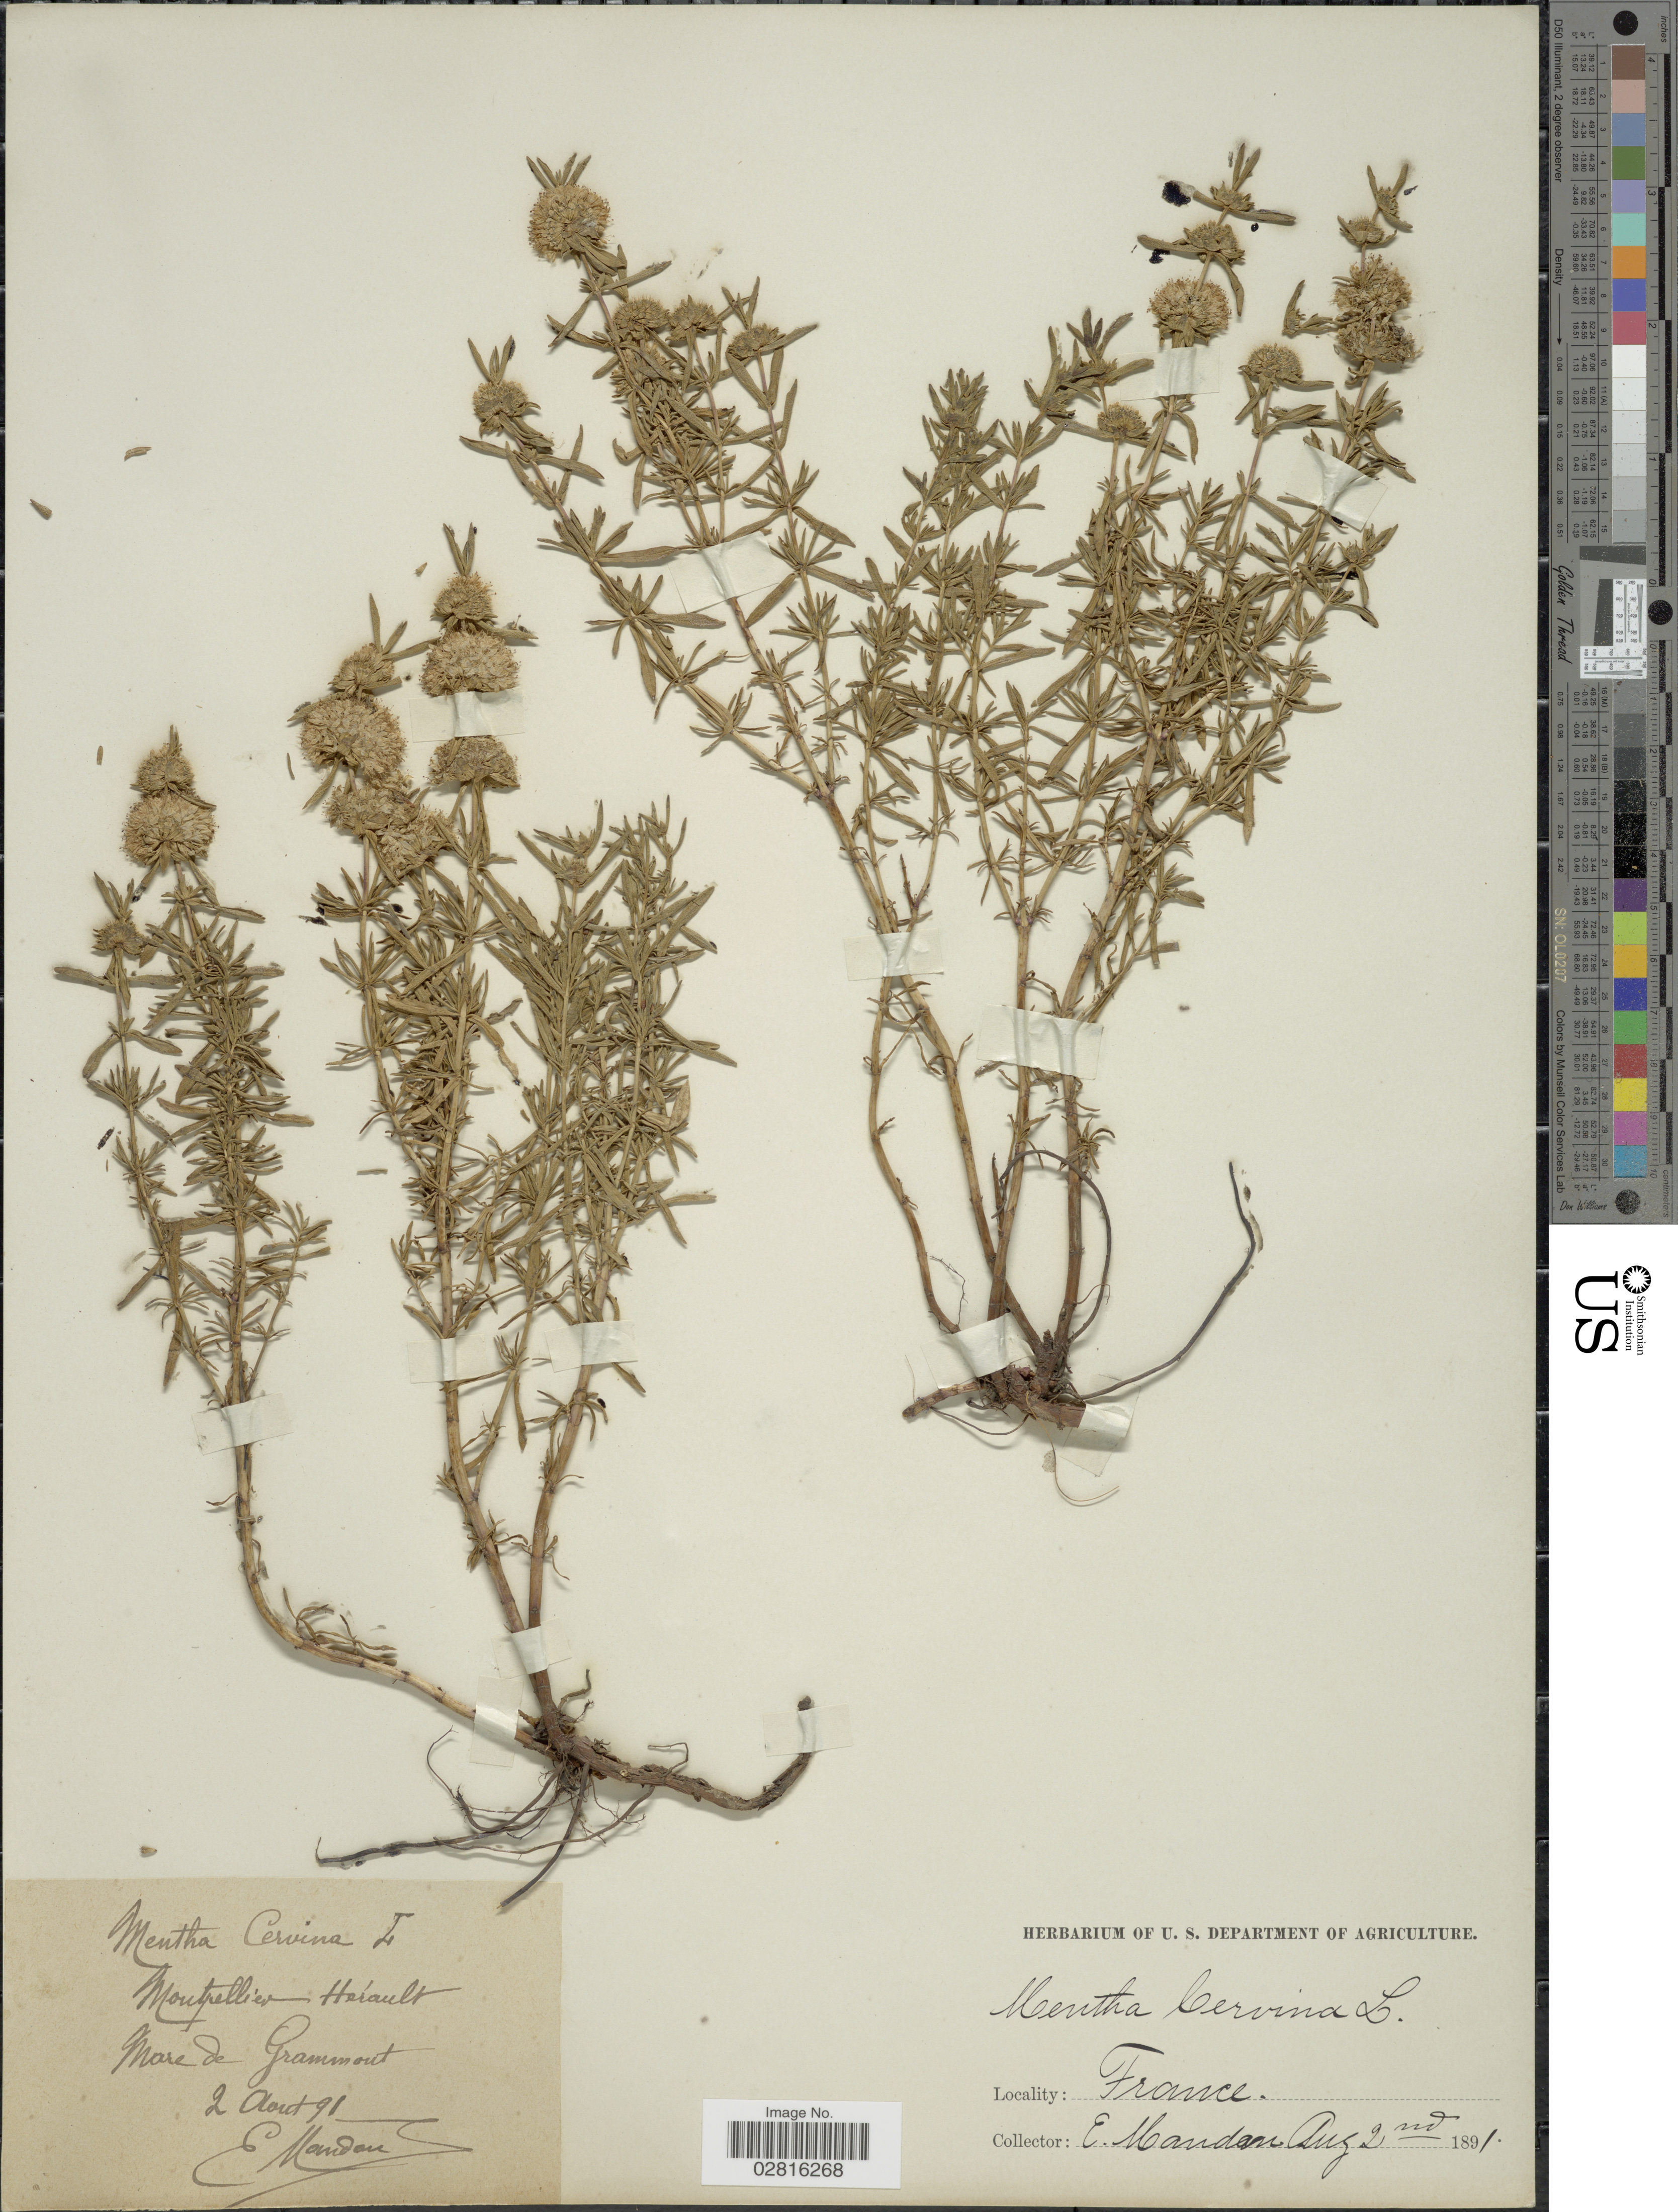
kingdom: Plantae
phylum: Tracheophyta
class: Magnoliopsida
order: Lamiales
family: Lamiaceae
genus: Mentha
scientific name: Mentha cervina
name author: L.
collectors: E. Mandon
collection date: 1891-08-02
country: France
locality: Montpellier - Hérault. Mare de Grammout.